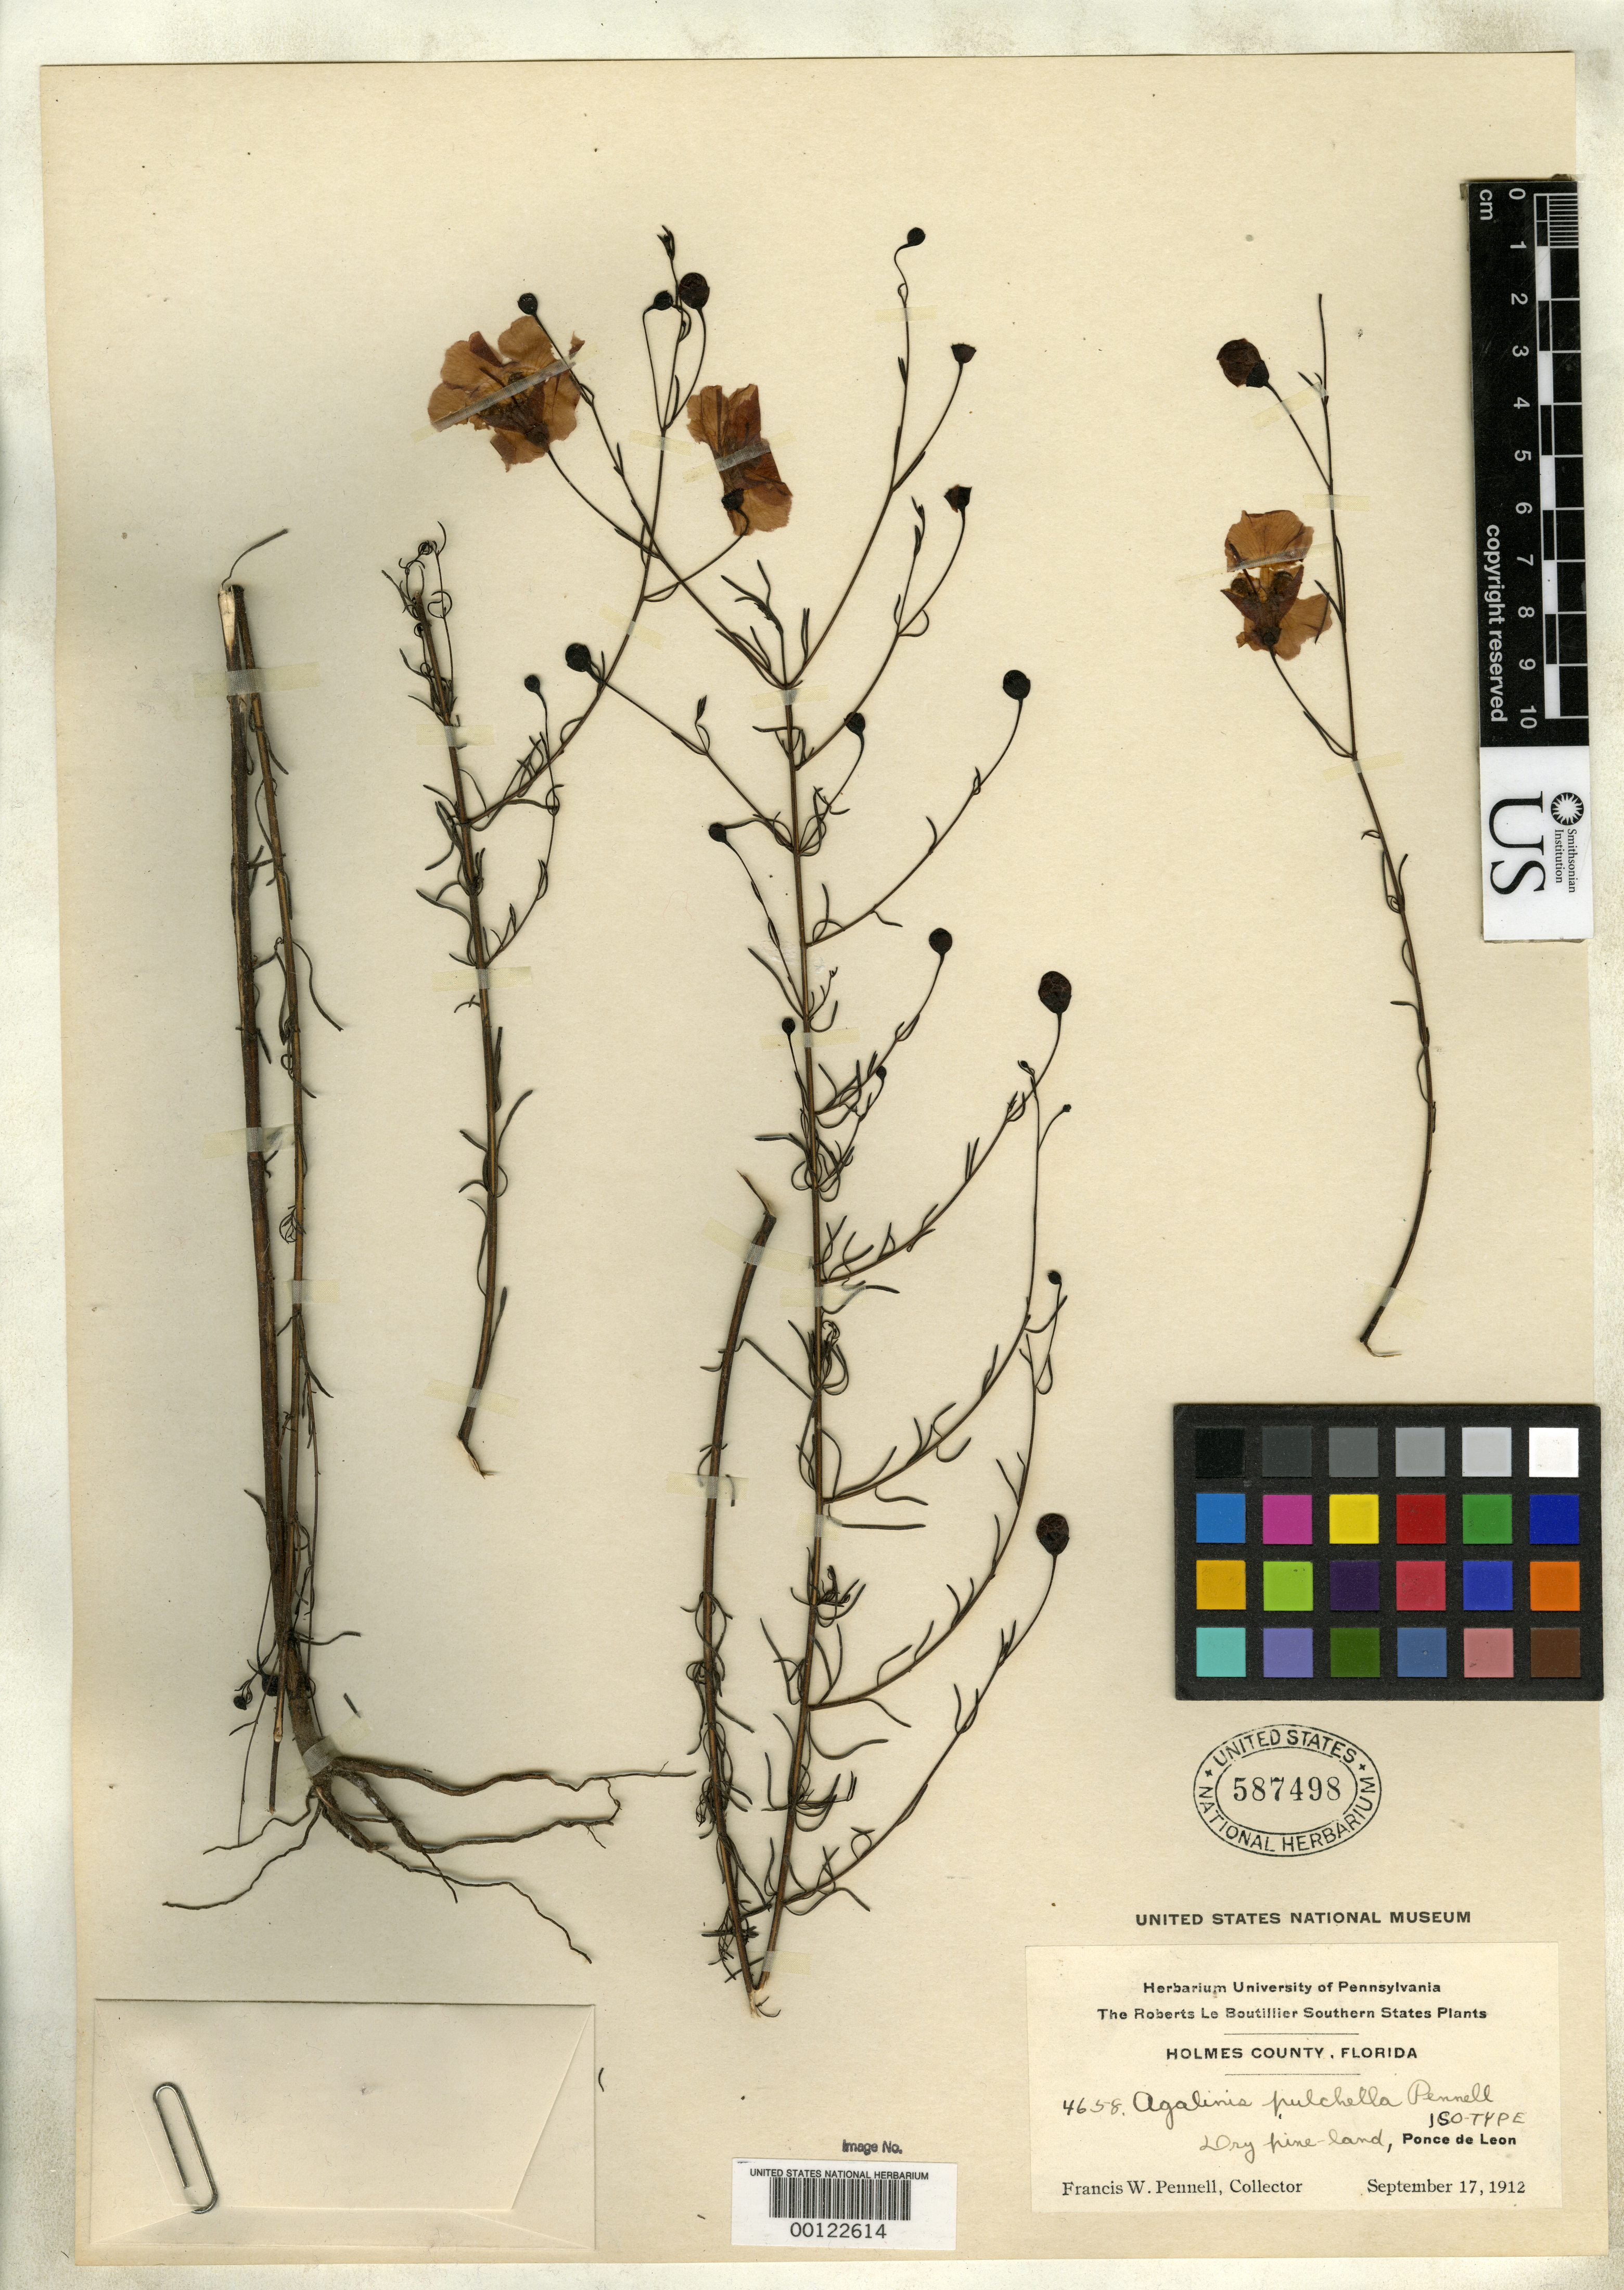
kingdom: Plantae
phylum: Tracheophyta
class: Magnoliopsida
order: Lamiales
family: Orobanchaceae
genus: Agalinis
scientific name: Agalinis pulchella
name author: Pennell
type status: Isotype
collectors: F. W. Pennell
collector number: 4658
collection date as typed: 17 Sep 1912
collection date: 1912-09-17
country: United States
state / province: Florida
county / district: Holmes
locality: Ponce de Leon.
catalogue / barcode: US 587498